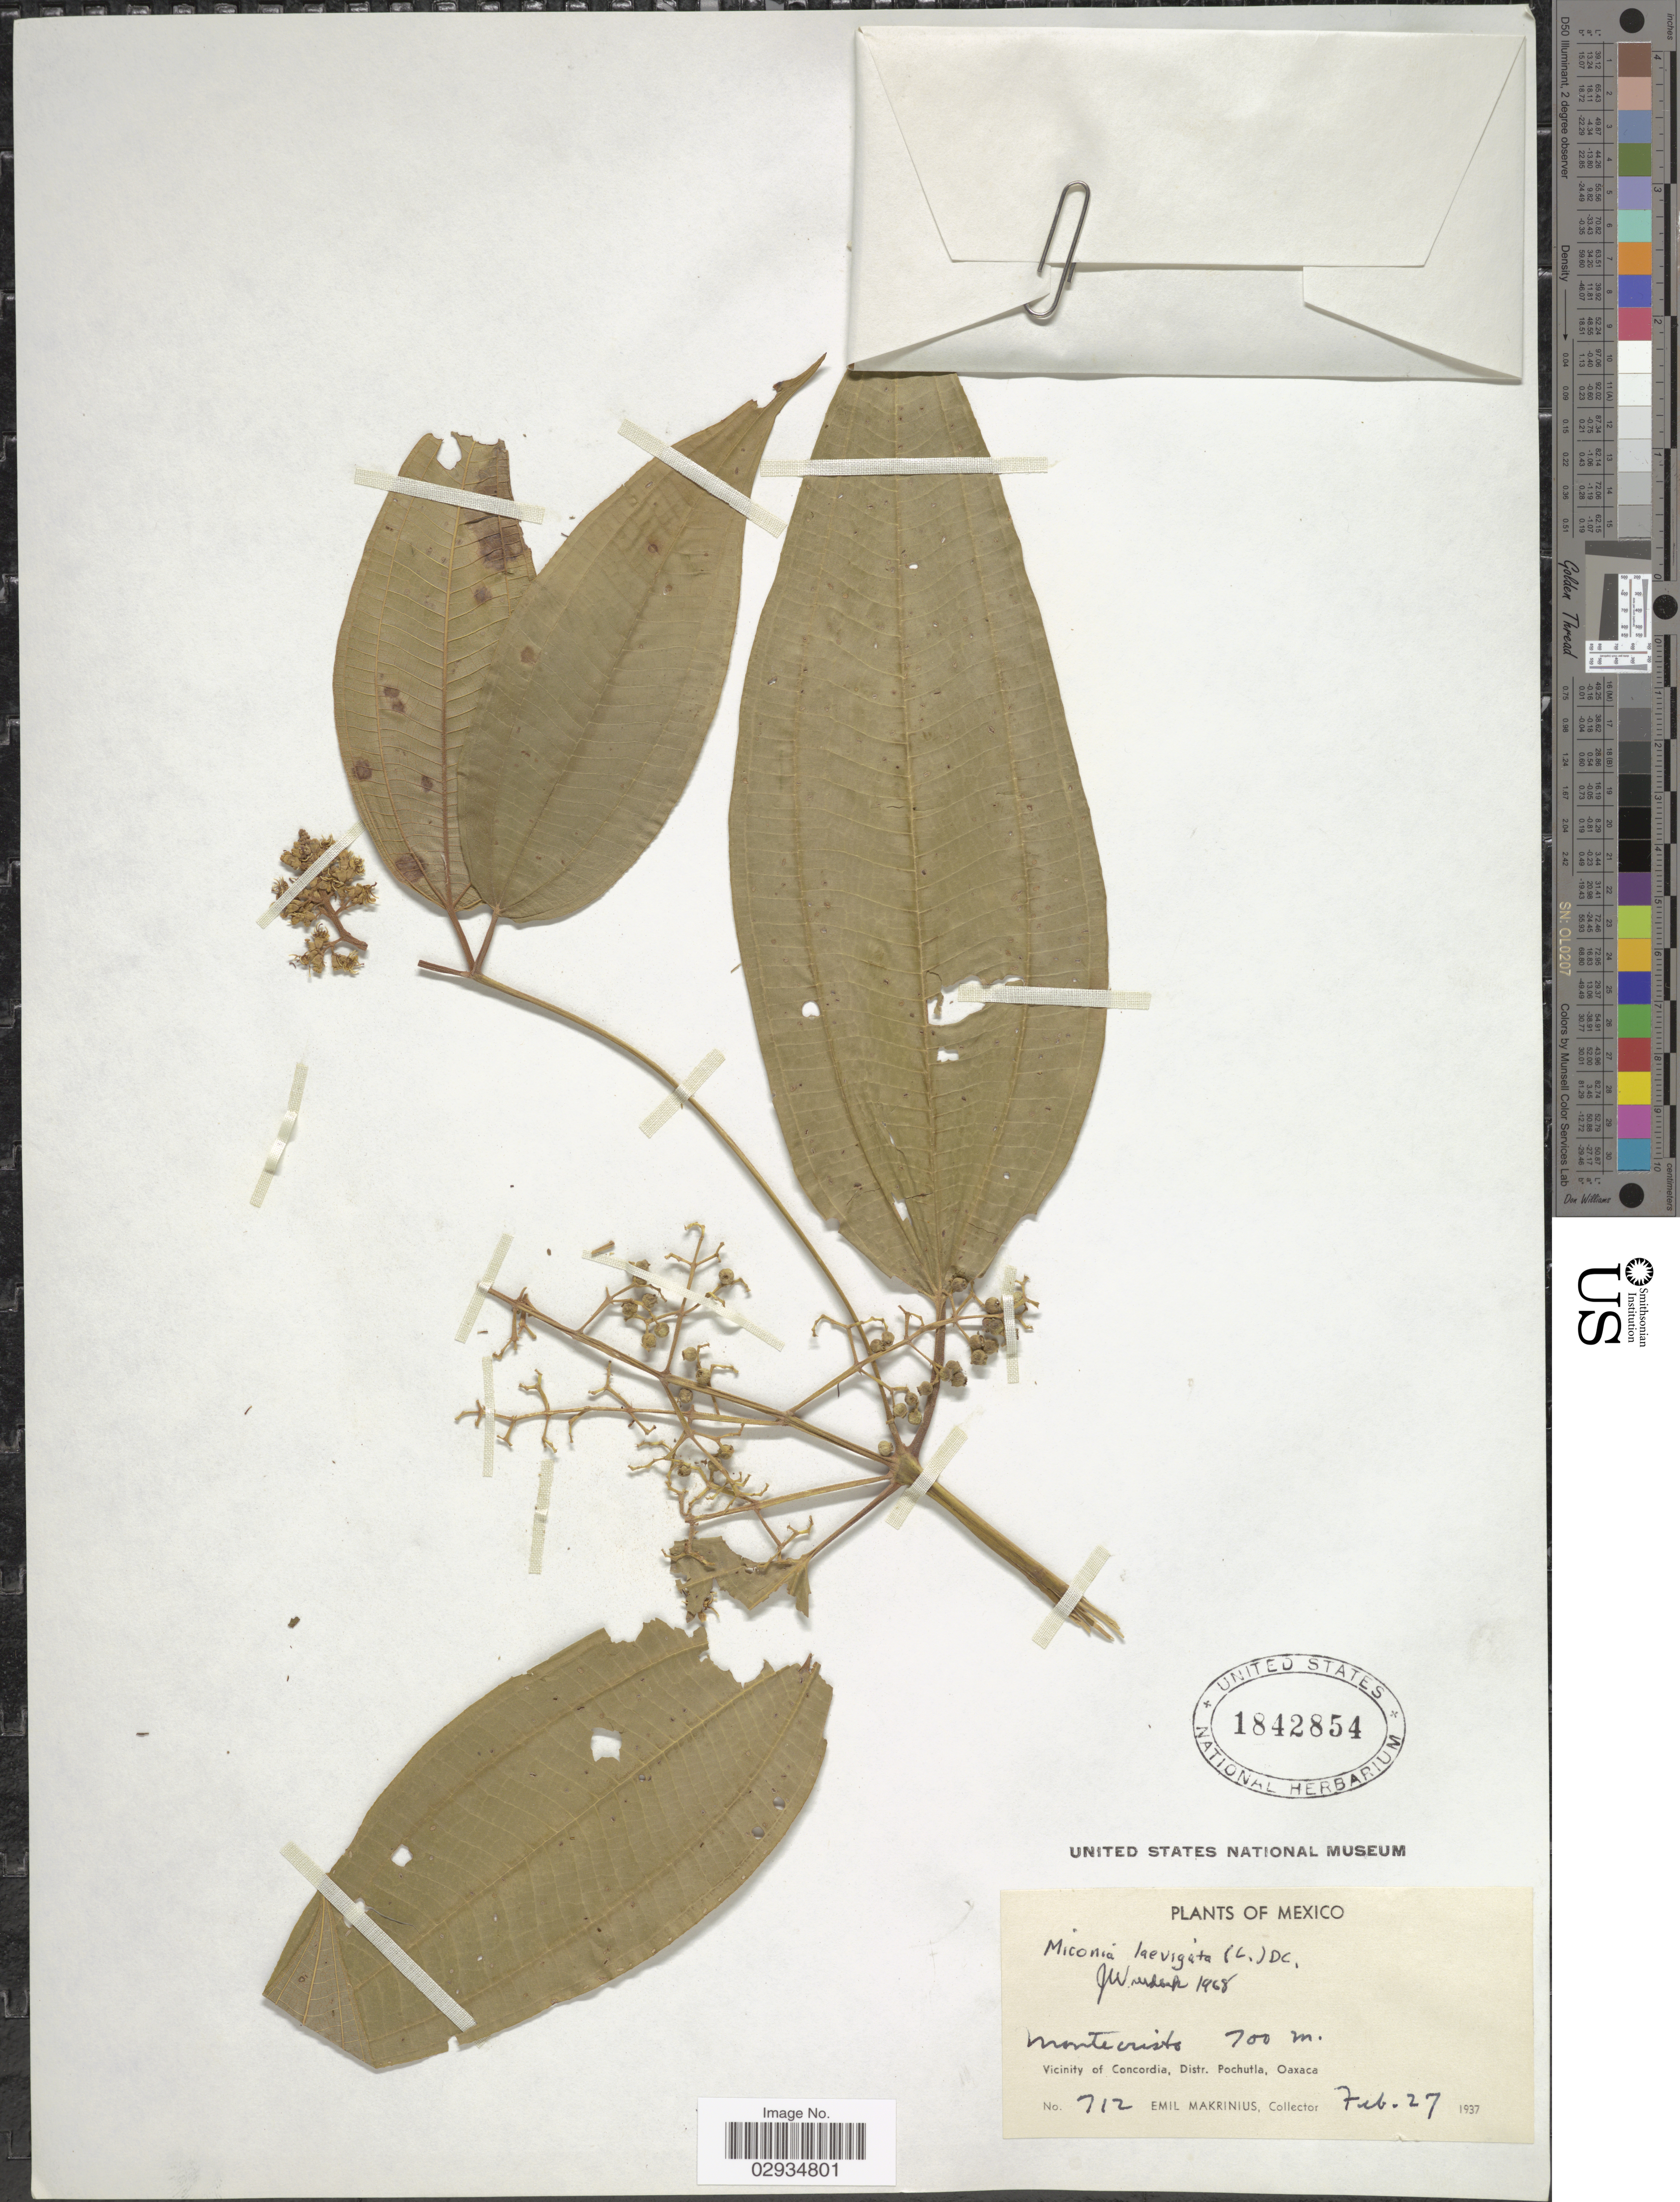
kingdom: Plantae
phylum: Tracheophyta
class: Magnoliopsida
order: Myrtales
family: Melastomataceae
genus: Miconia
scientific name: Miconia laevigata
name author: (L.) D. Don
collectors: E. Makrinius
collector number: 712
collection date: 1937-02-27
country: Mexico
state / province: Oaxaca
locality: Monte cristo. Vicinity of Concordia, Distr. Pochutla.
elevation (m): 700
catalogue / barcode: US 1842854